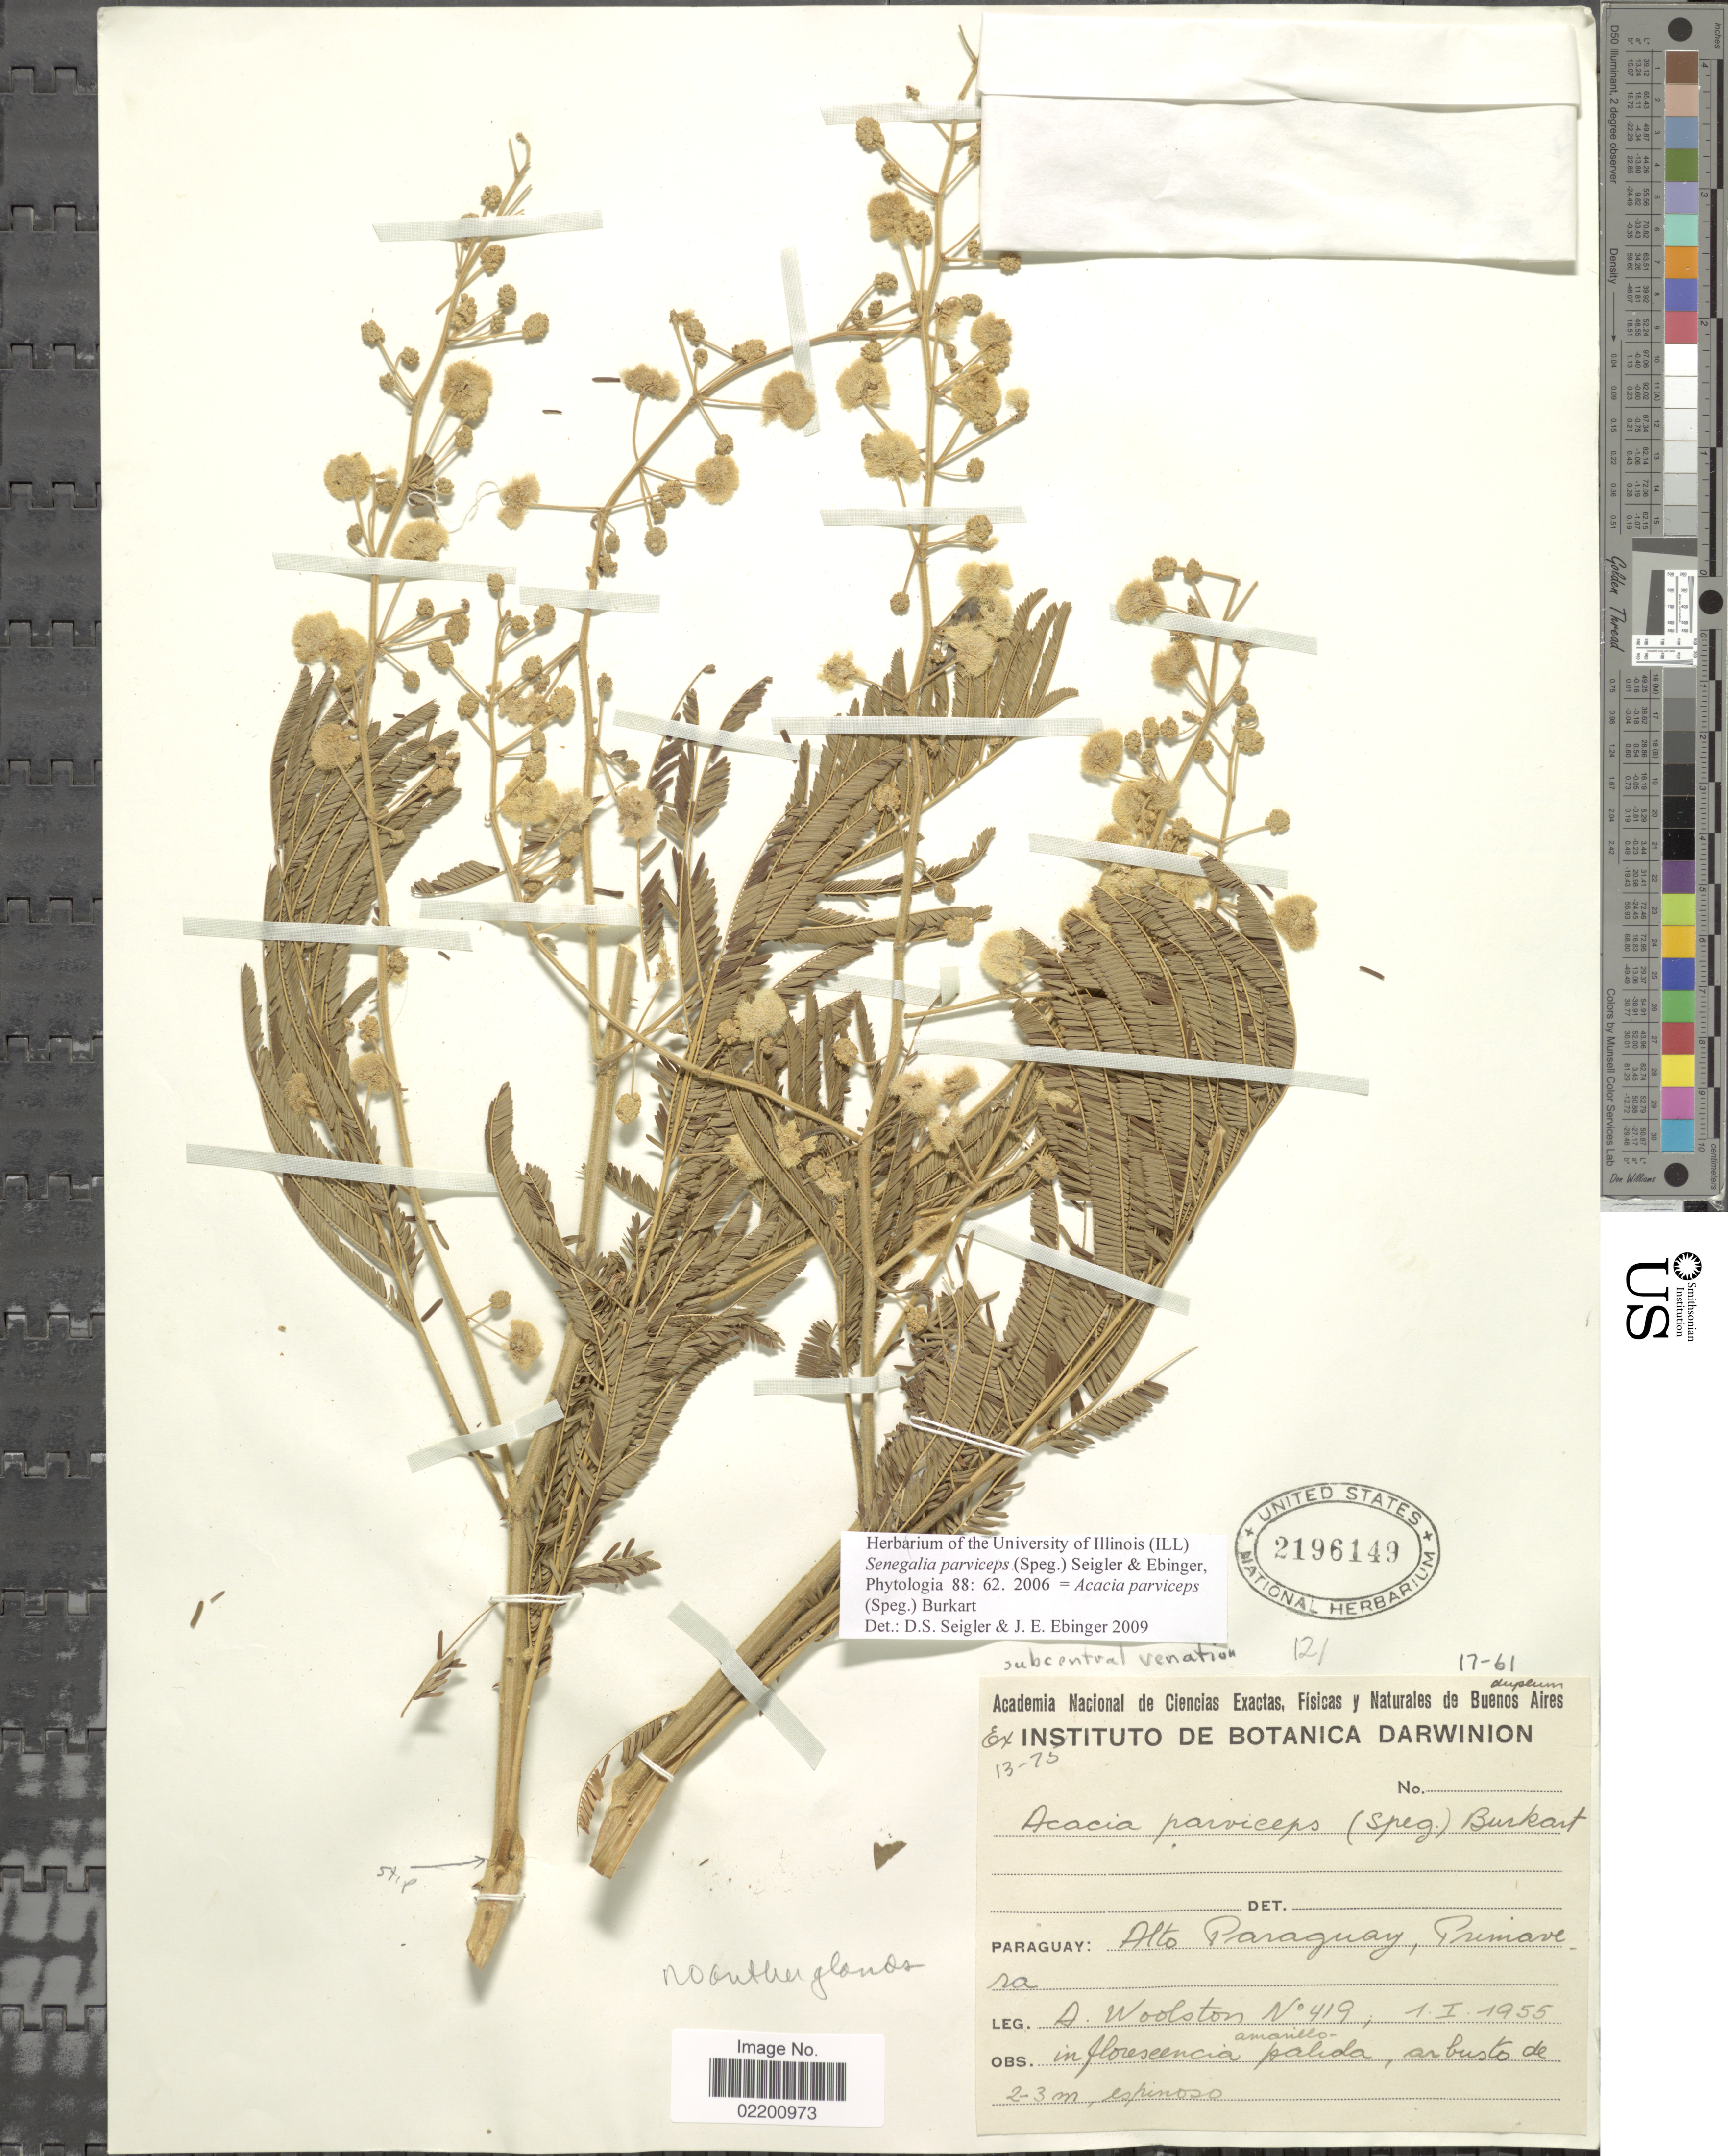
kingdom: Plantae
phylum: Tracheophyta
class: Magnoliopsida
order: Fabales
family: Fabaceae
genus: Senegalia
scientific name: Senegalia parviceps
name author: (Speg.) Seigler & Ebinger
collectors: A. L. Woolston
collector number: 419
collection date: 1955-01-01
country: Paraguay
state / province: Alto Paraguay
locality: Primavera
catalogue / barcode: US 2196149